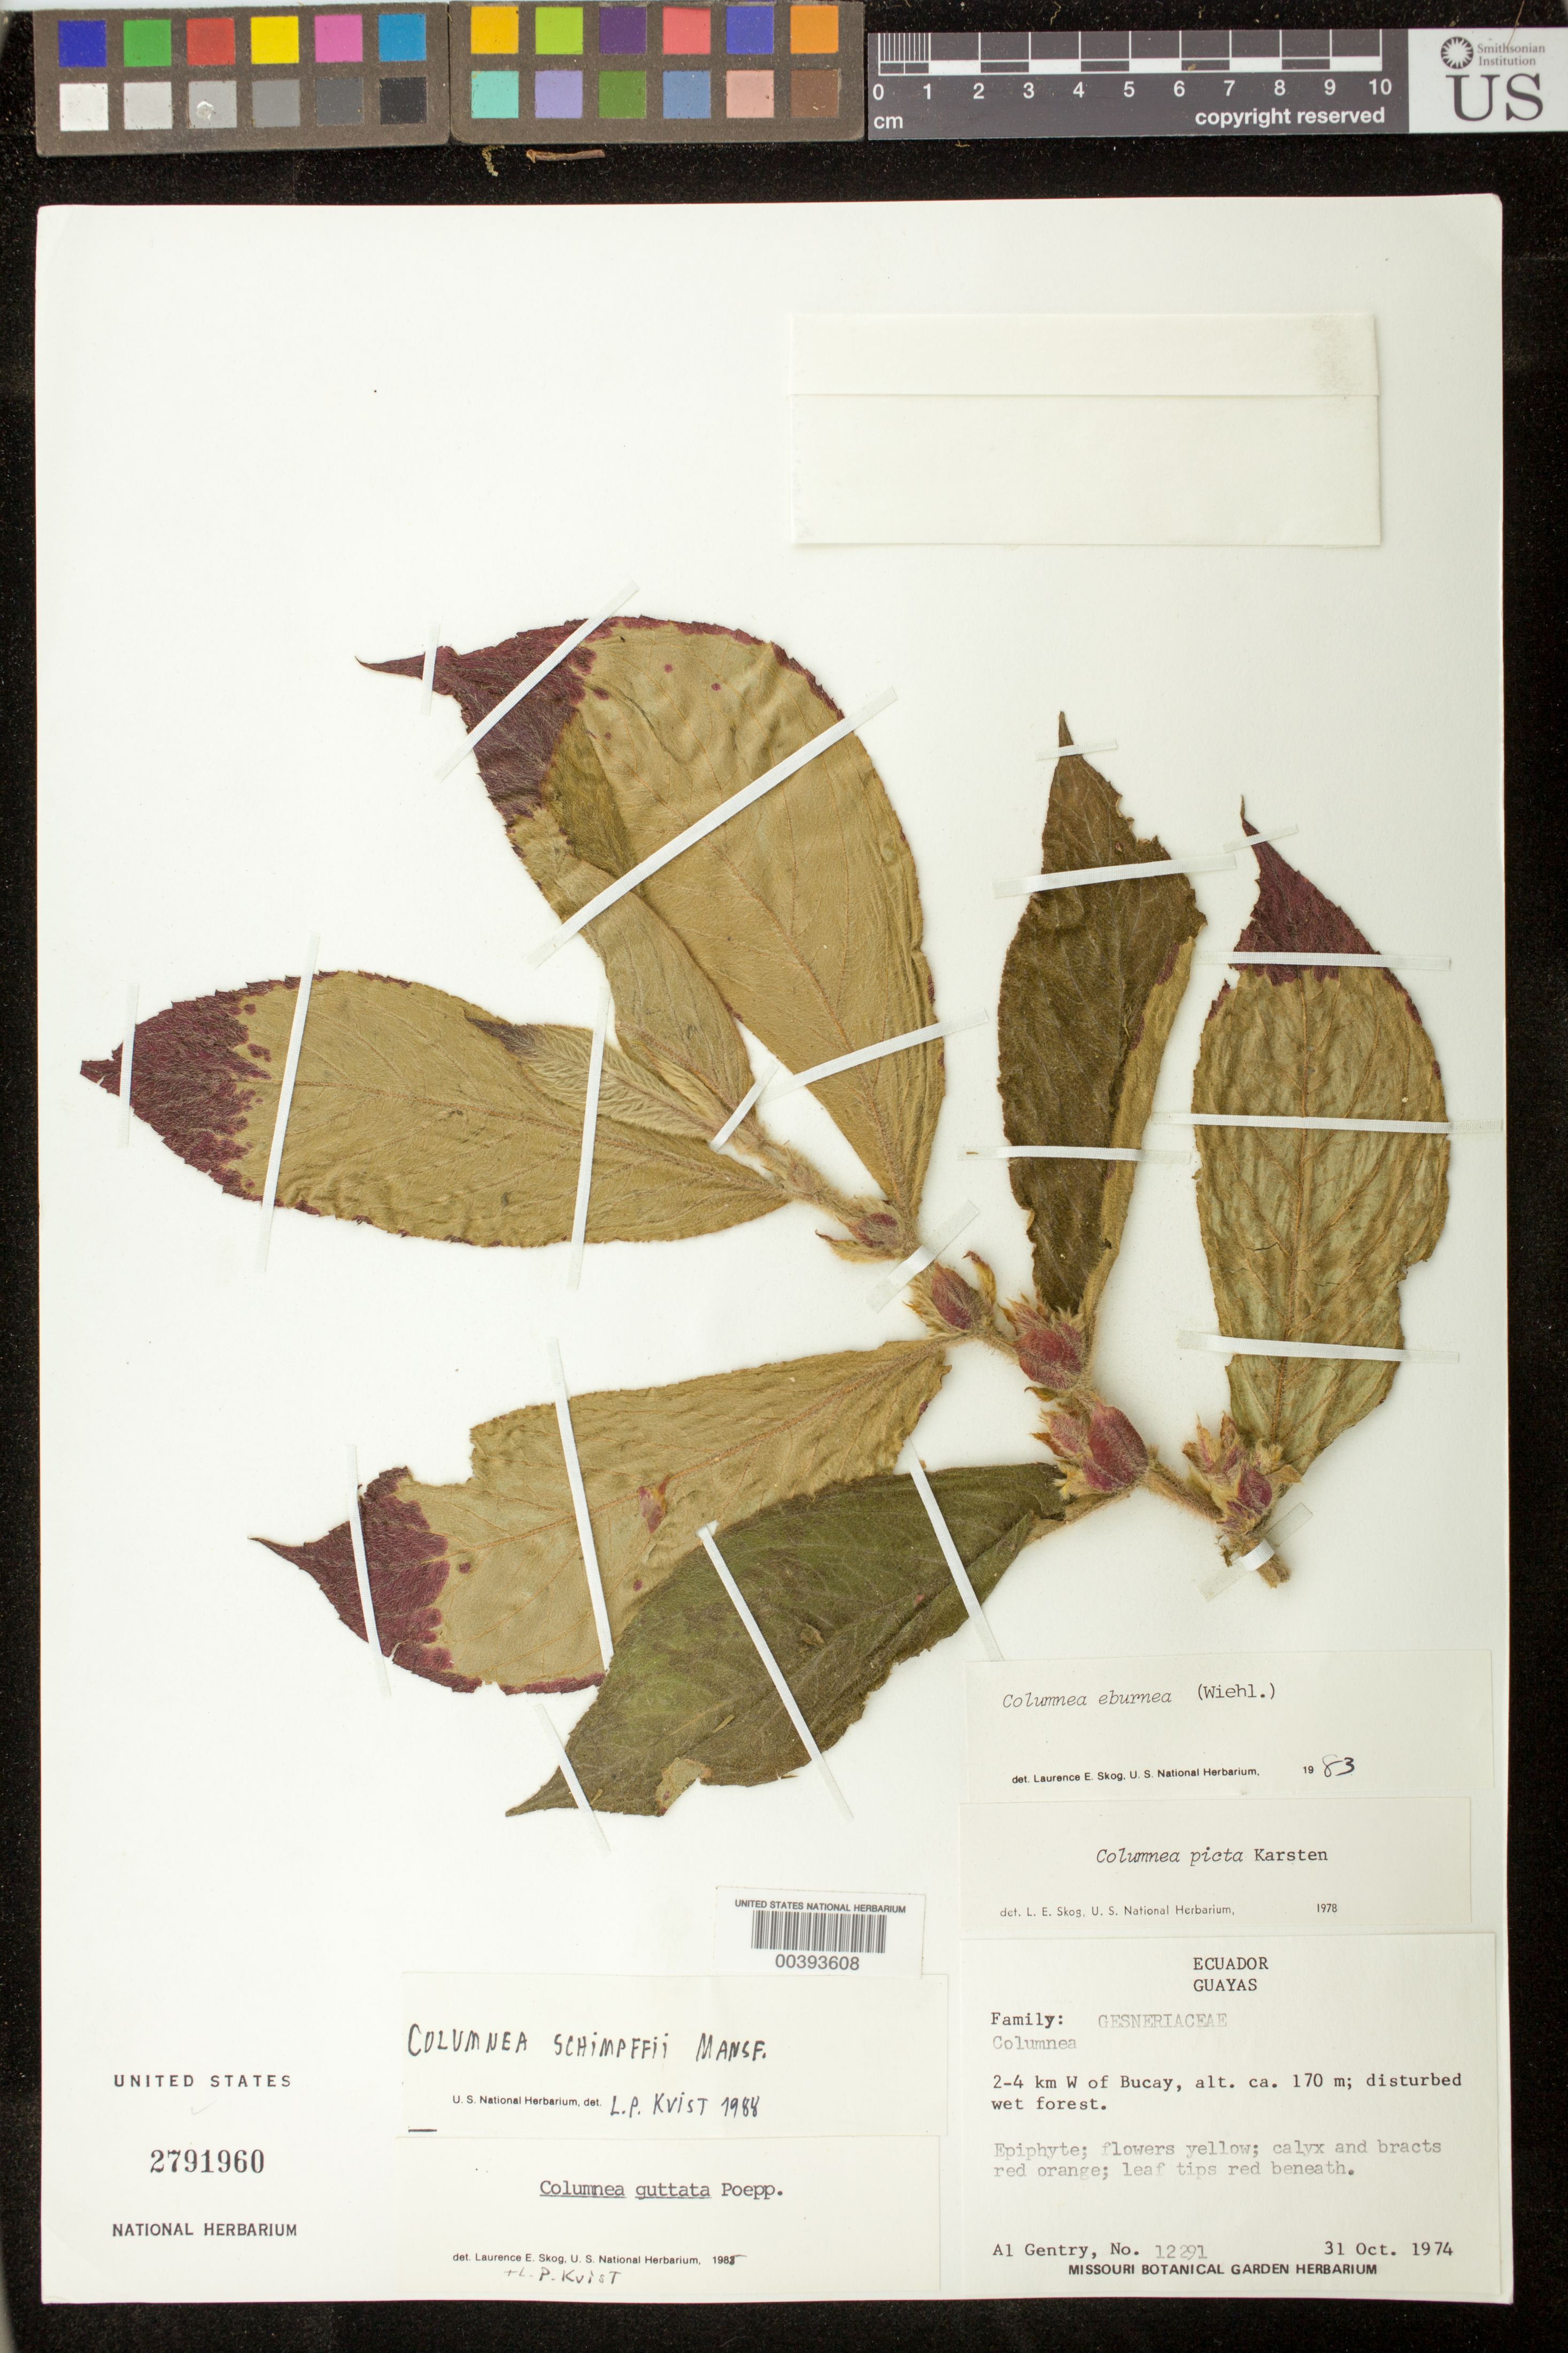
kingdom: Plantae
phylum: Tracheophyta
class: Magnoliopsida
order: Lamiales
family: Gesneriaceae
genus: Columnea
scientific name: Columnea schimpffii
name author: Mansf.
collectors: A. H. Gentry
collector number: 12291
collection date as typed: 31 Oct 1974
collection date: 1974-10-31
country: Ecuador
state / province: Guayas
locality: Bucay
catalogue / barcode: US 2791960